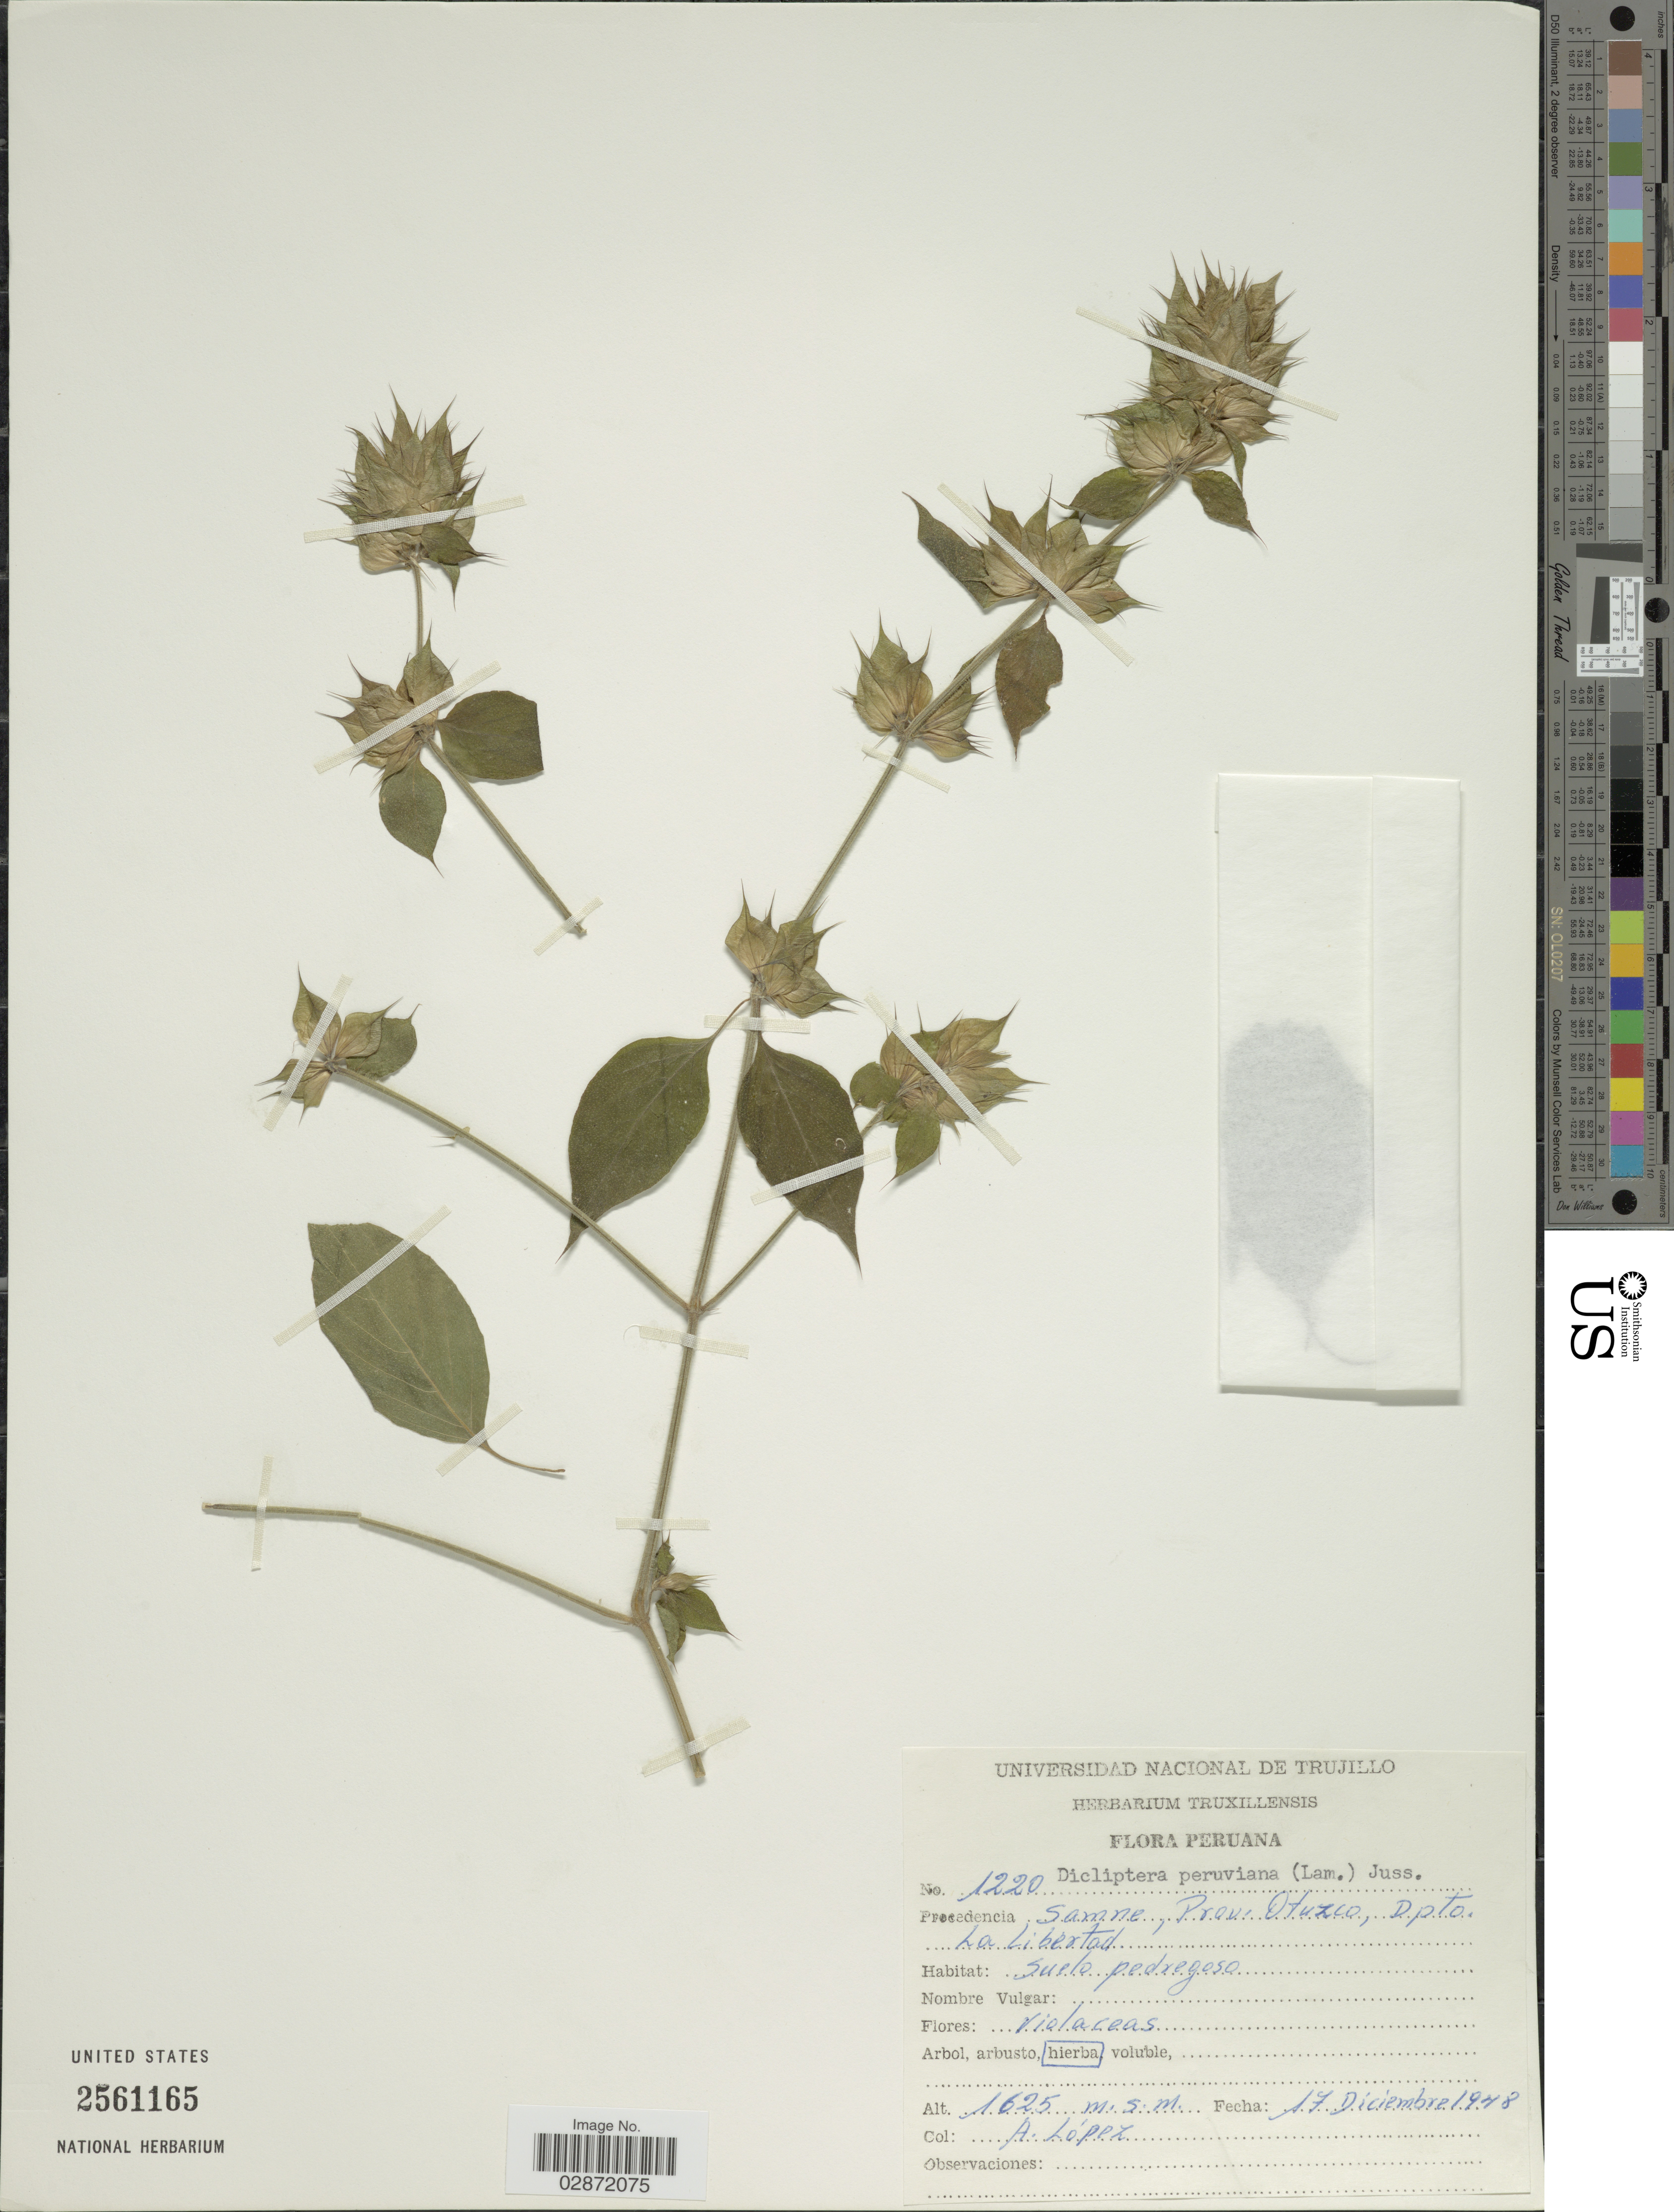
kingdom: Plantae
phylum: Tracheophyta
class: Magnoliopsida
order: Lamiales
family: Acanthaceae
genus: Dicliptera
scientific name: Dicliptera peruviana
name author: (Ruiz & Pav.) Juss.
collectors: A. López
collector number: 1220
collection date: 1948-12-17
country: Peru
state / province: La Libertad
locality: Samne, Prov. Otuzco, Dpto. La Libertad.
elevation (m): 1625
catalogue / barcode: US 2561165